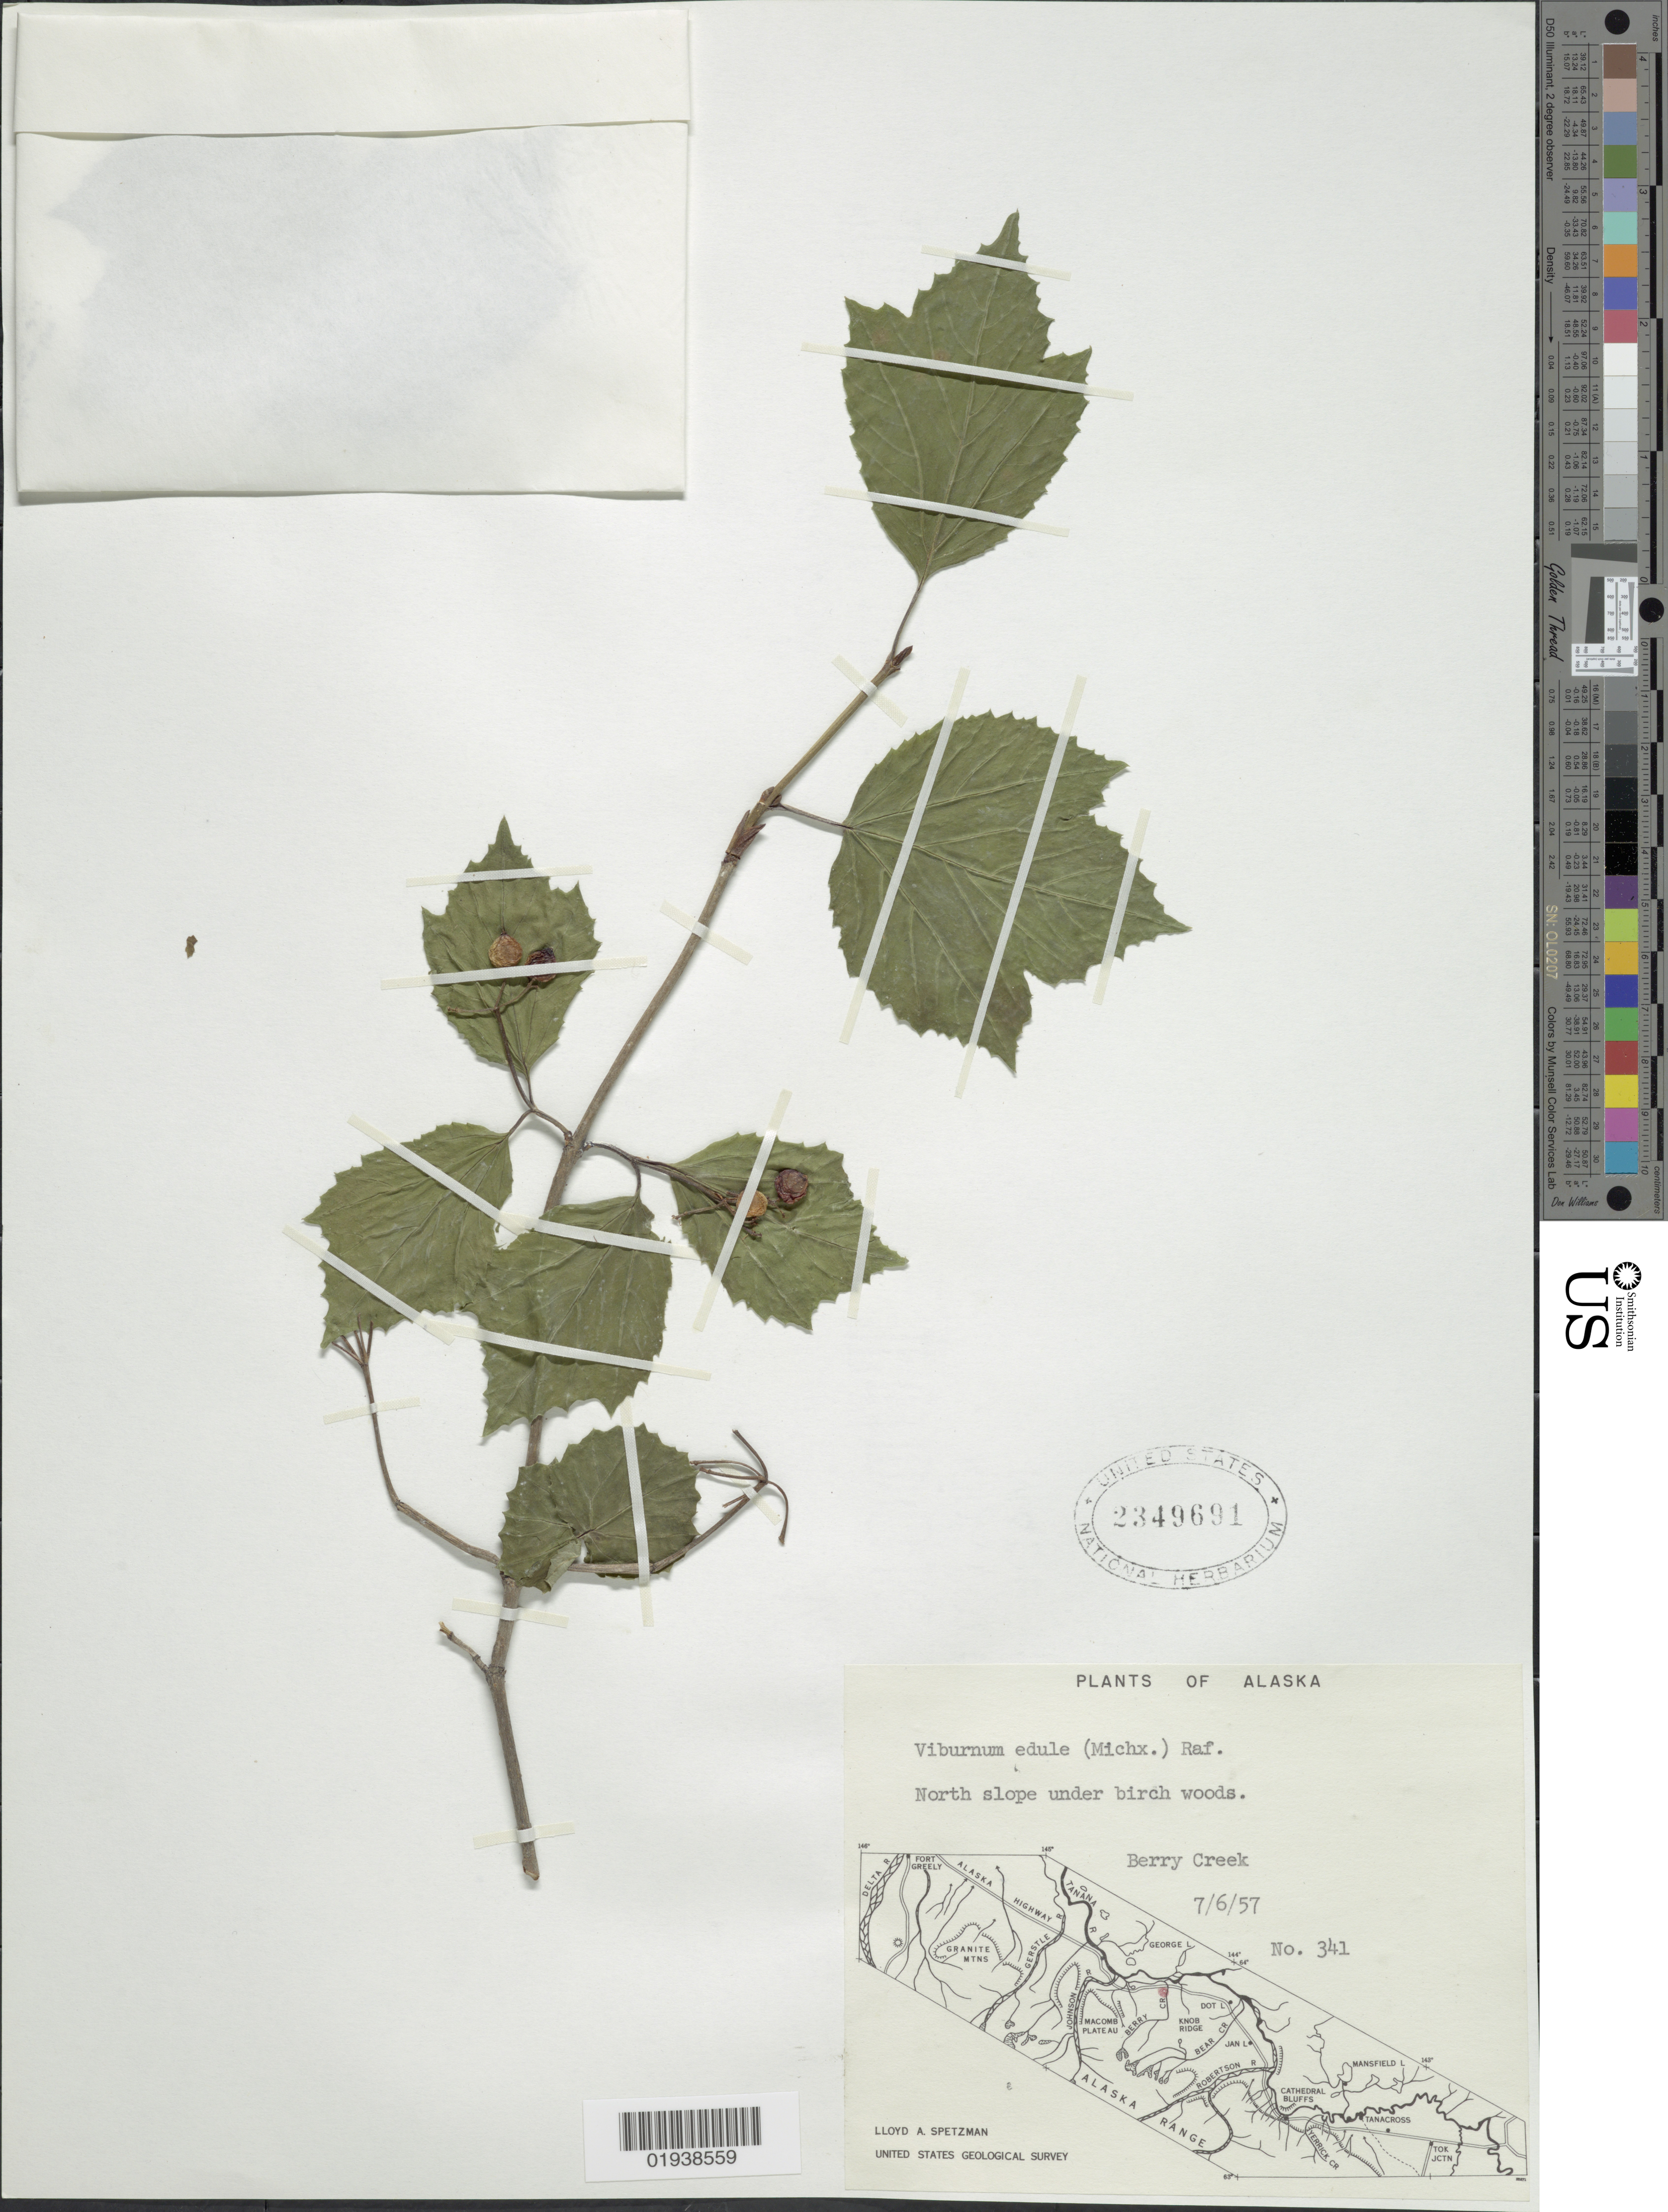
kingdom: Plantae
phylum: Tracheophyta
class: Magnoliopsida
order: Dipsacales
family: Viburnaceae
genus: Viburnum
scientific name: Viburnum edule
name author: (Michx.) Raf.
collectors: L. Spetzman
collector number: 341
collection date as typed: Transcribed d/m/y: 6/7/57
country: United States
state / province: Alaska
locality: North slope under birch woods, Berry Creek.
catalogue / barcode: US 2349691